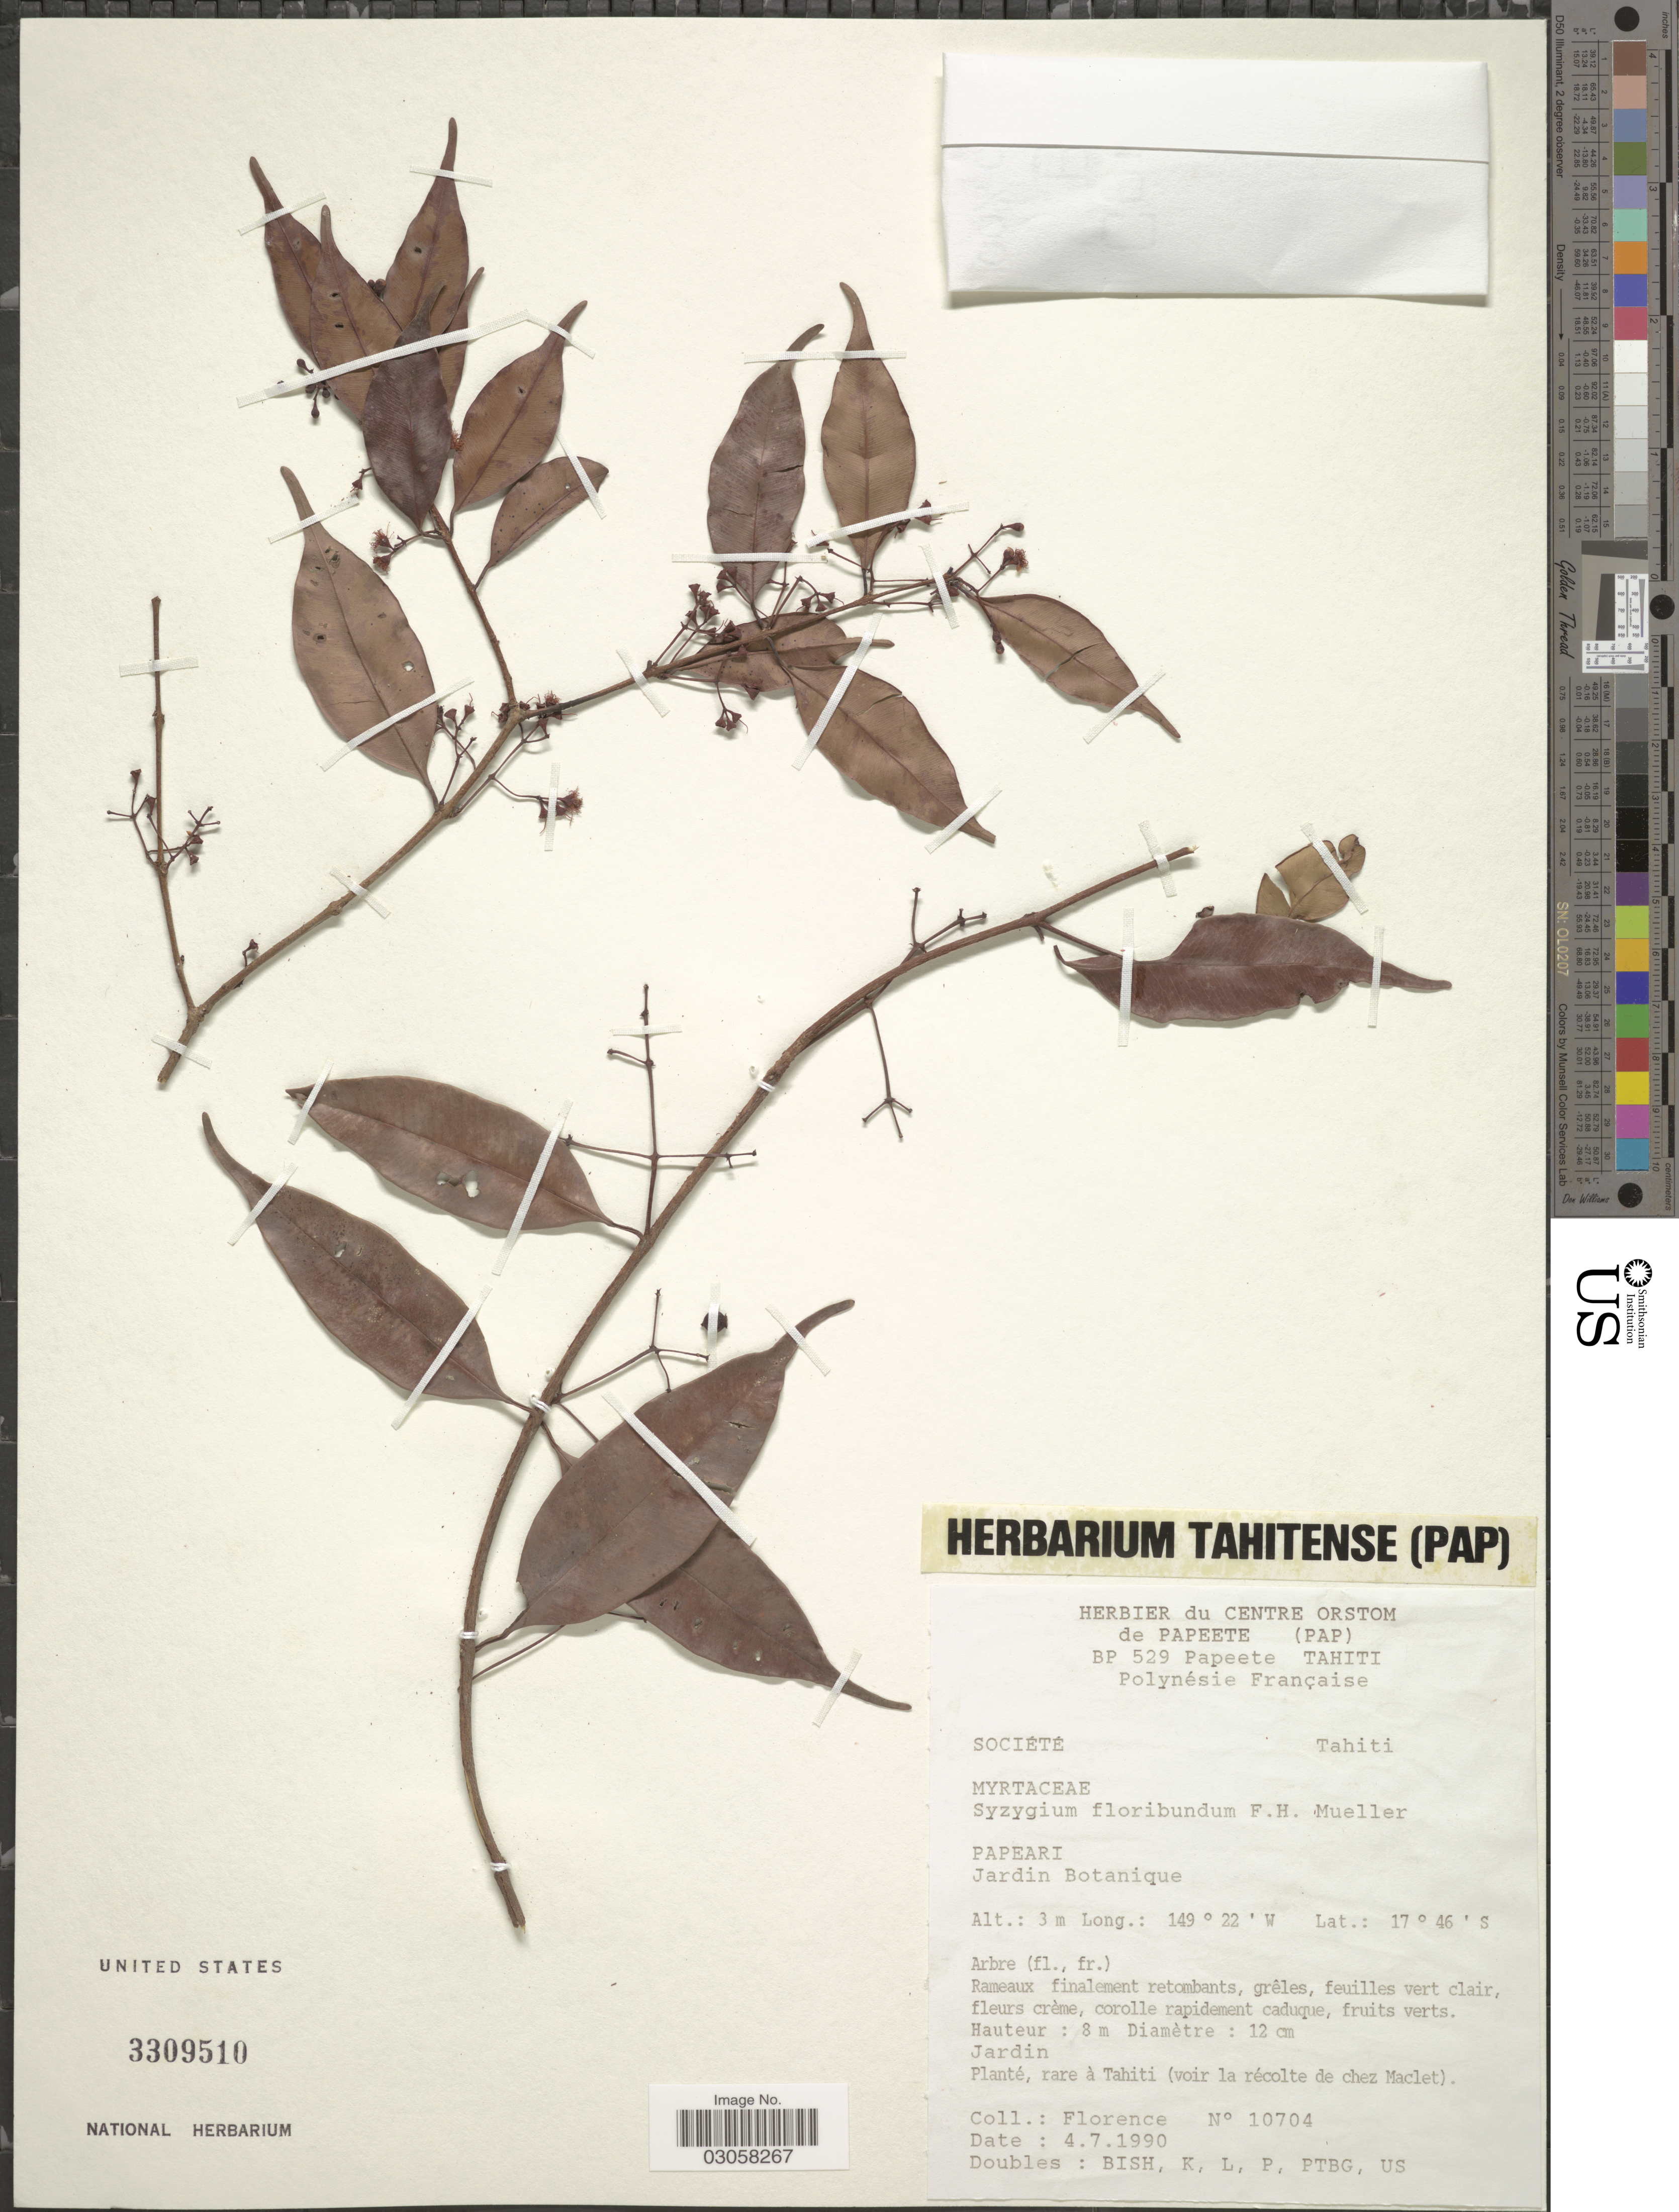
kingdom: Plantae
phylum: Tracheophyta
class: Magnoliopsida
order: Myrtales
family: Myrtaceae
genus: Syzygium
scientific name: Syzygium floribundum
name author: F. Muell.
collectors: -. Florence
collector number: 10704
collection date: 1990-07-04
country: French Polynesia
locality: Polynésie Française. Société. Tahiti. Papeari. Jardin Botanique.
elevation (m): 3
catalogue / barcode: US 3309510